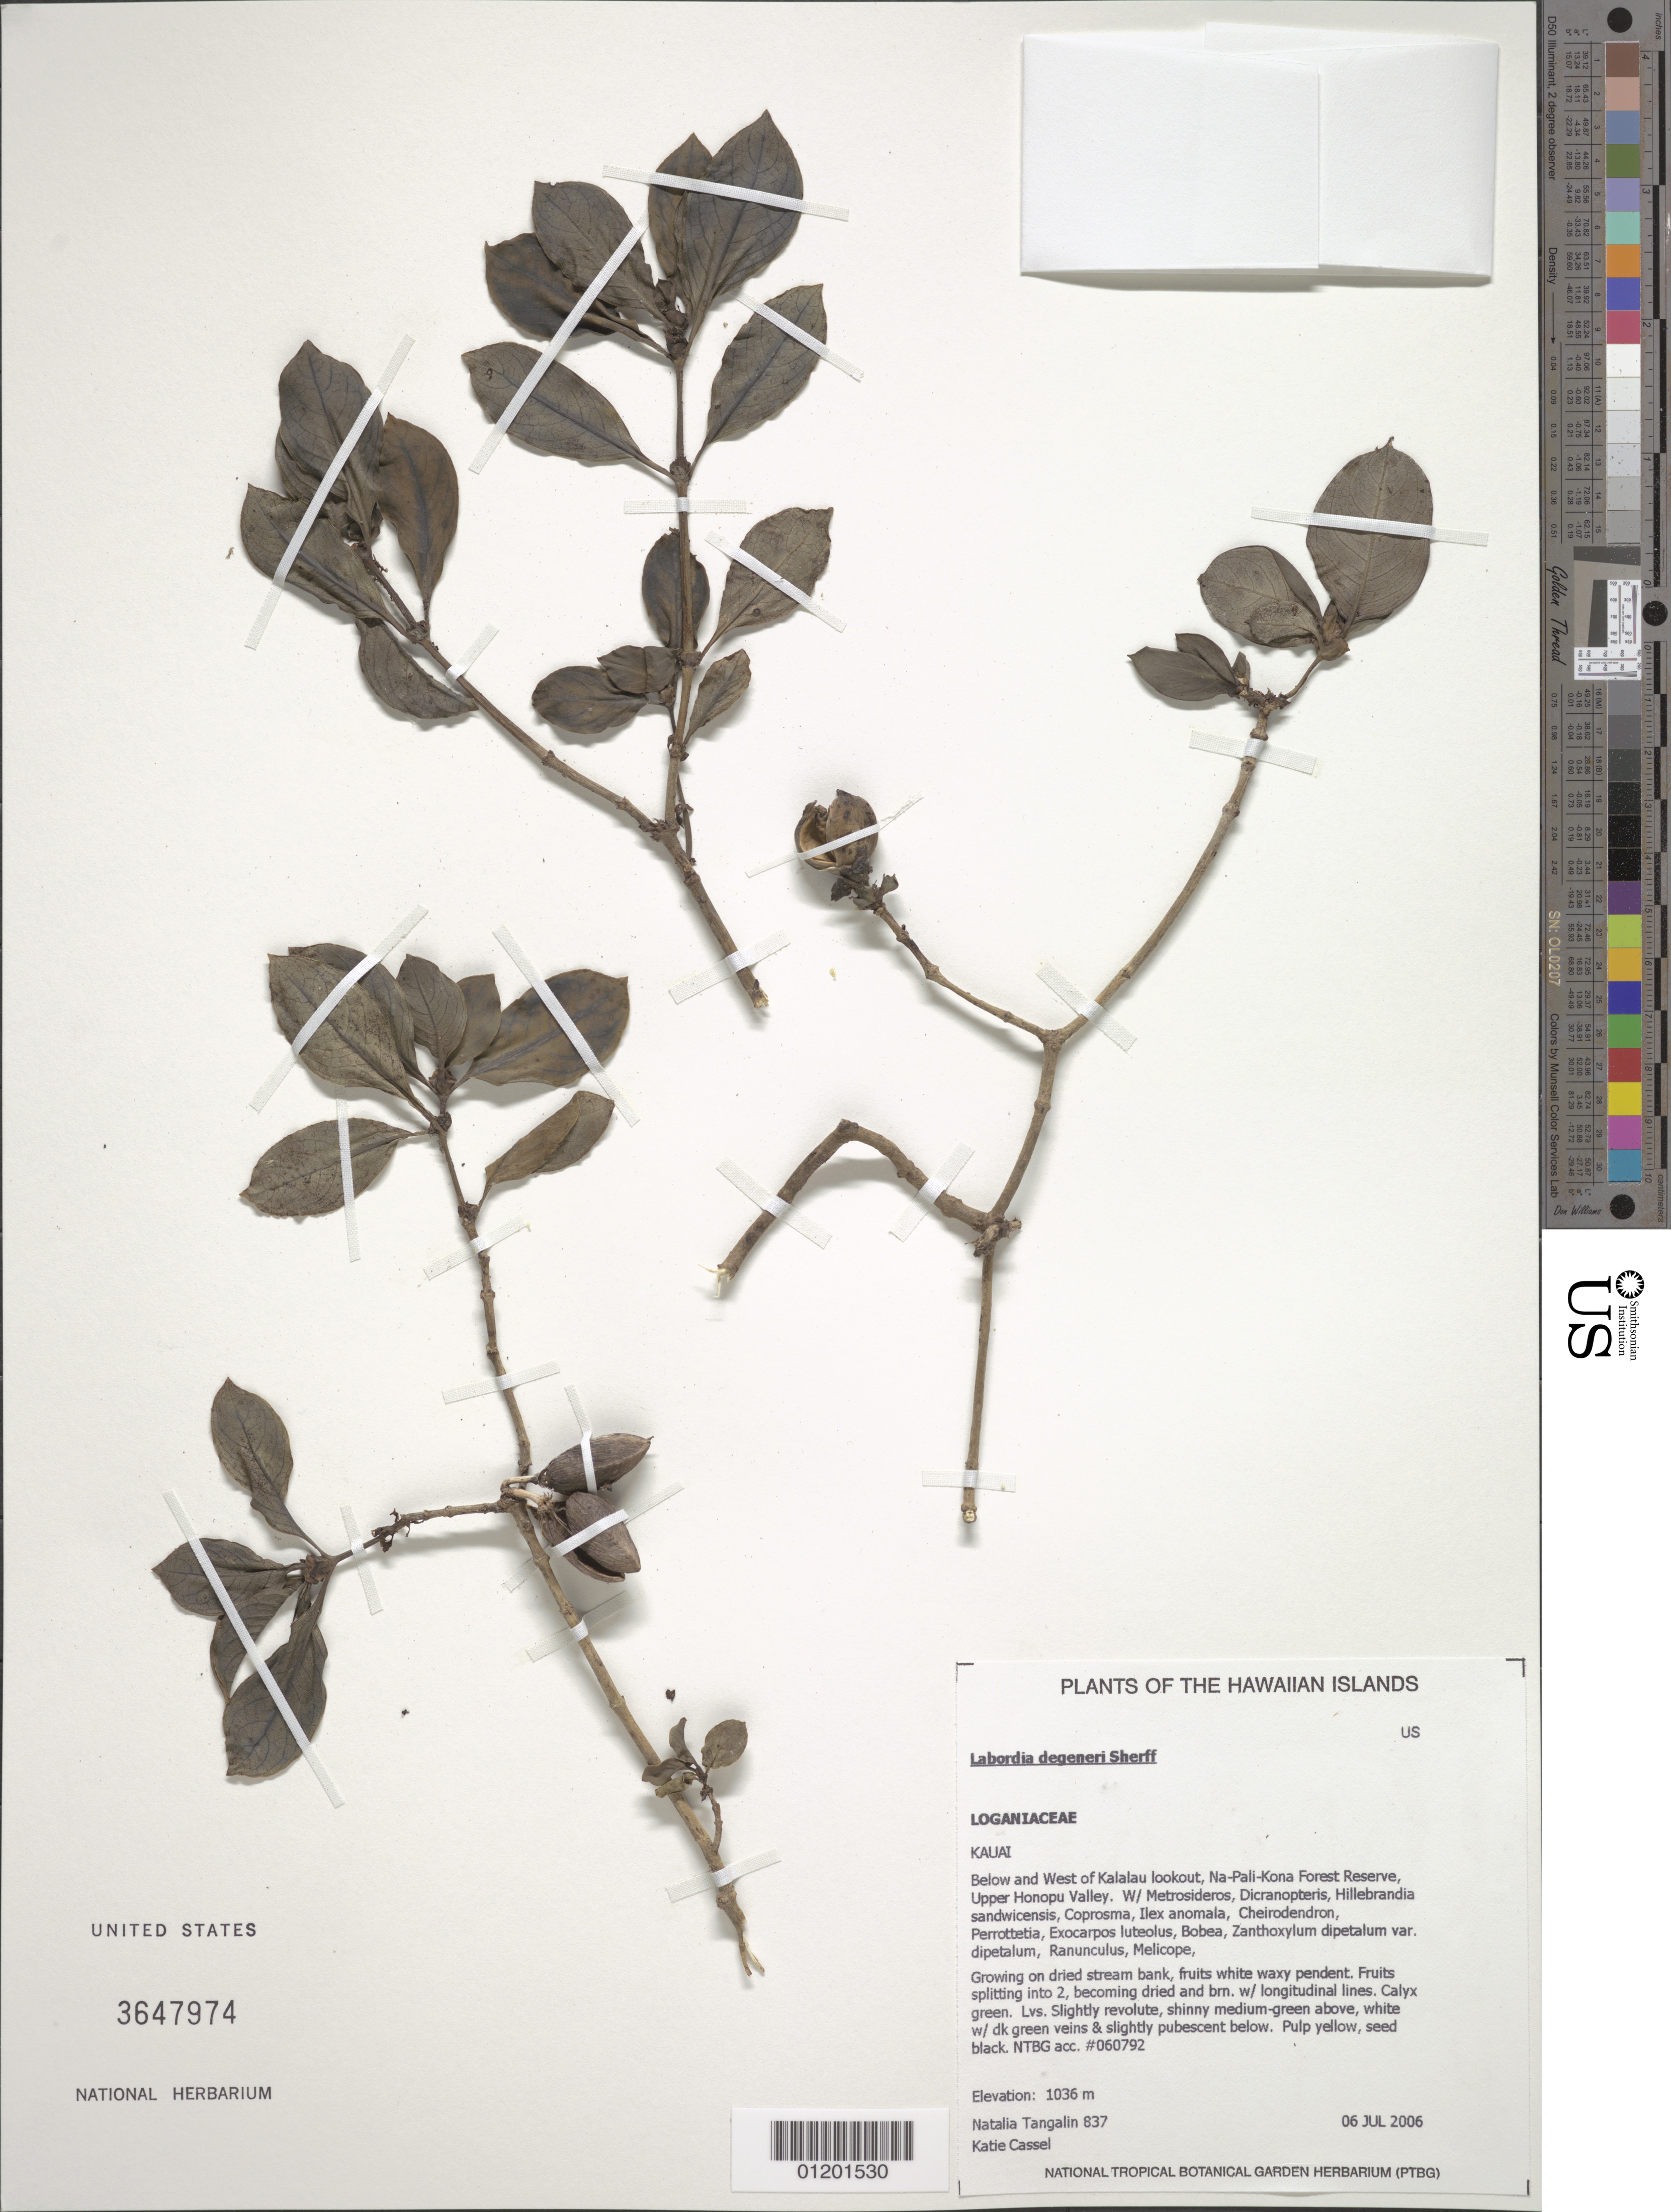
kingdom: Plantae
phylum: Tracheophyta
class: Magnoliopsida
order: Gentianales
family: Loganiaceae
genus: Geniostoma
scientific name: Geniostoma degeneri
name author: (Sherff) Byng & Christenh.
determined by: Wagner, W. L., (BOT), Smithsonian Institution - National Museum of Natural History (UNITED STATES)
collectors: N. Tangalin & K. Cassel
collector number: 837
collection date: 2006-07-06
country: United States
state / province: Hawaii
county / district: Kauai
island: Kaua'i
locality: Below and west of Kalalau lookout, Na-Pali-Kona Forest Reserve, Upper Honopu Valley.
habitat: Dried stream bank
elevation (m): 1036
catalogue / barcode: US 3647974